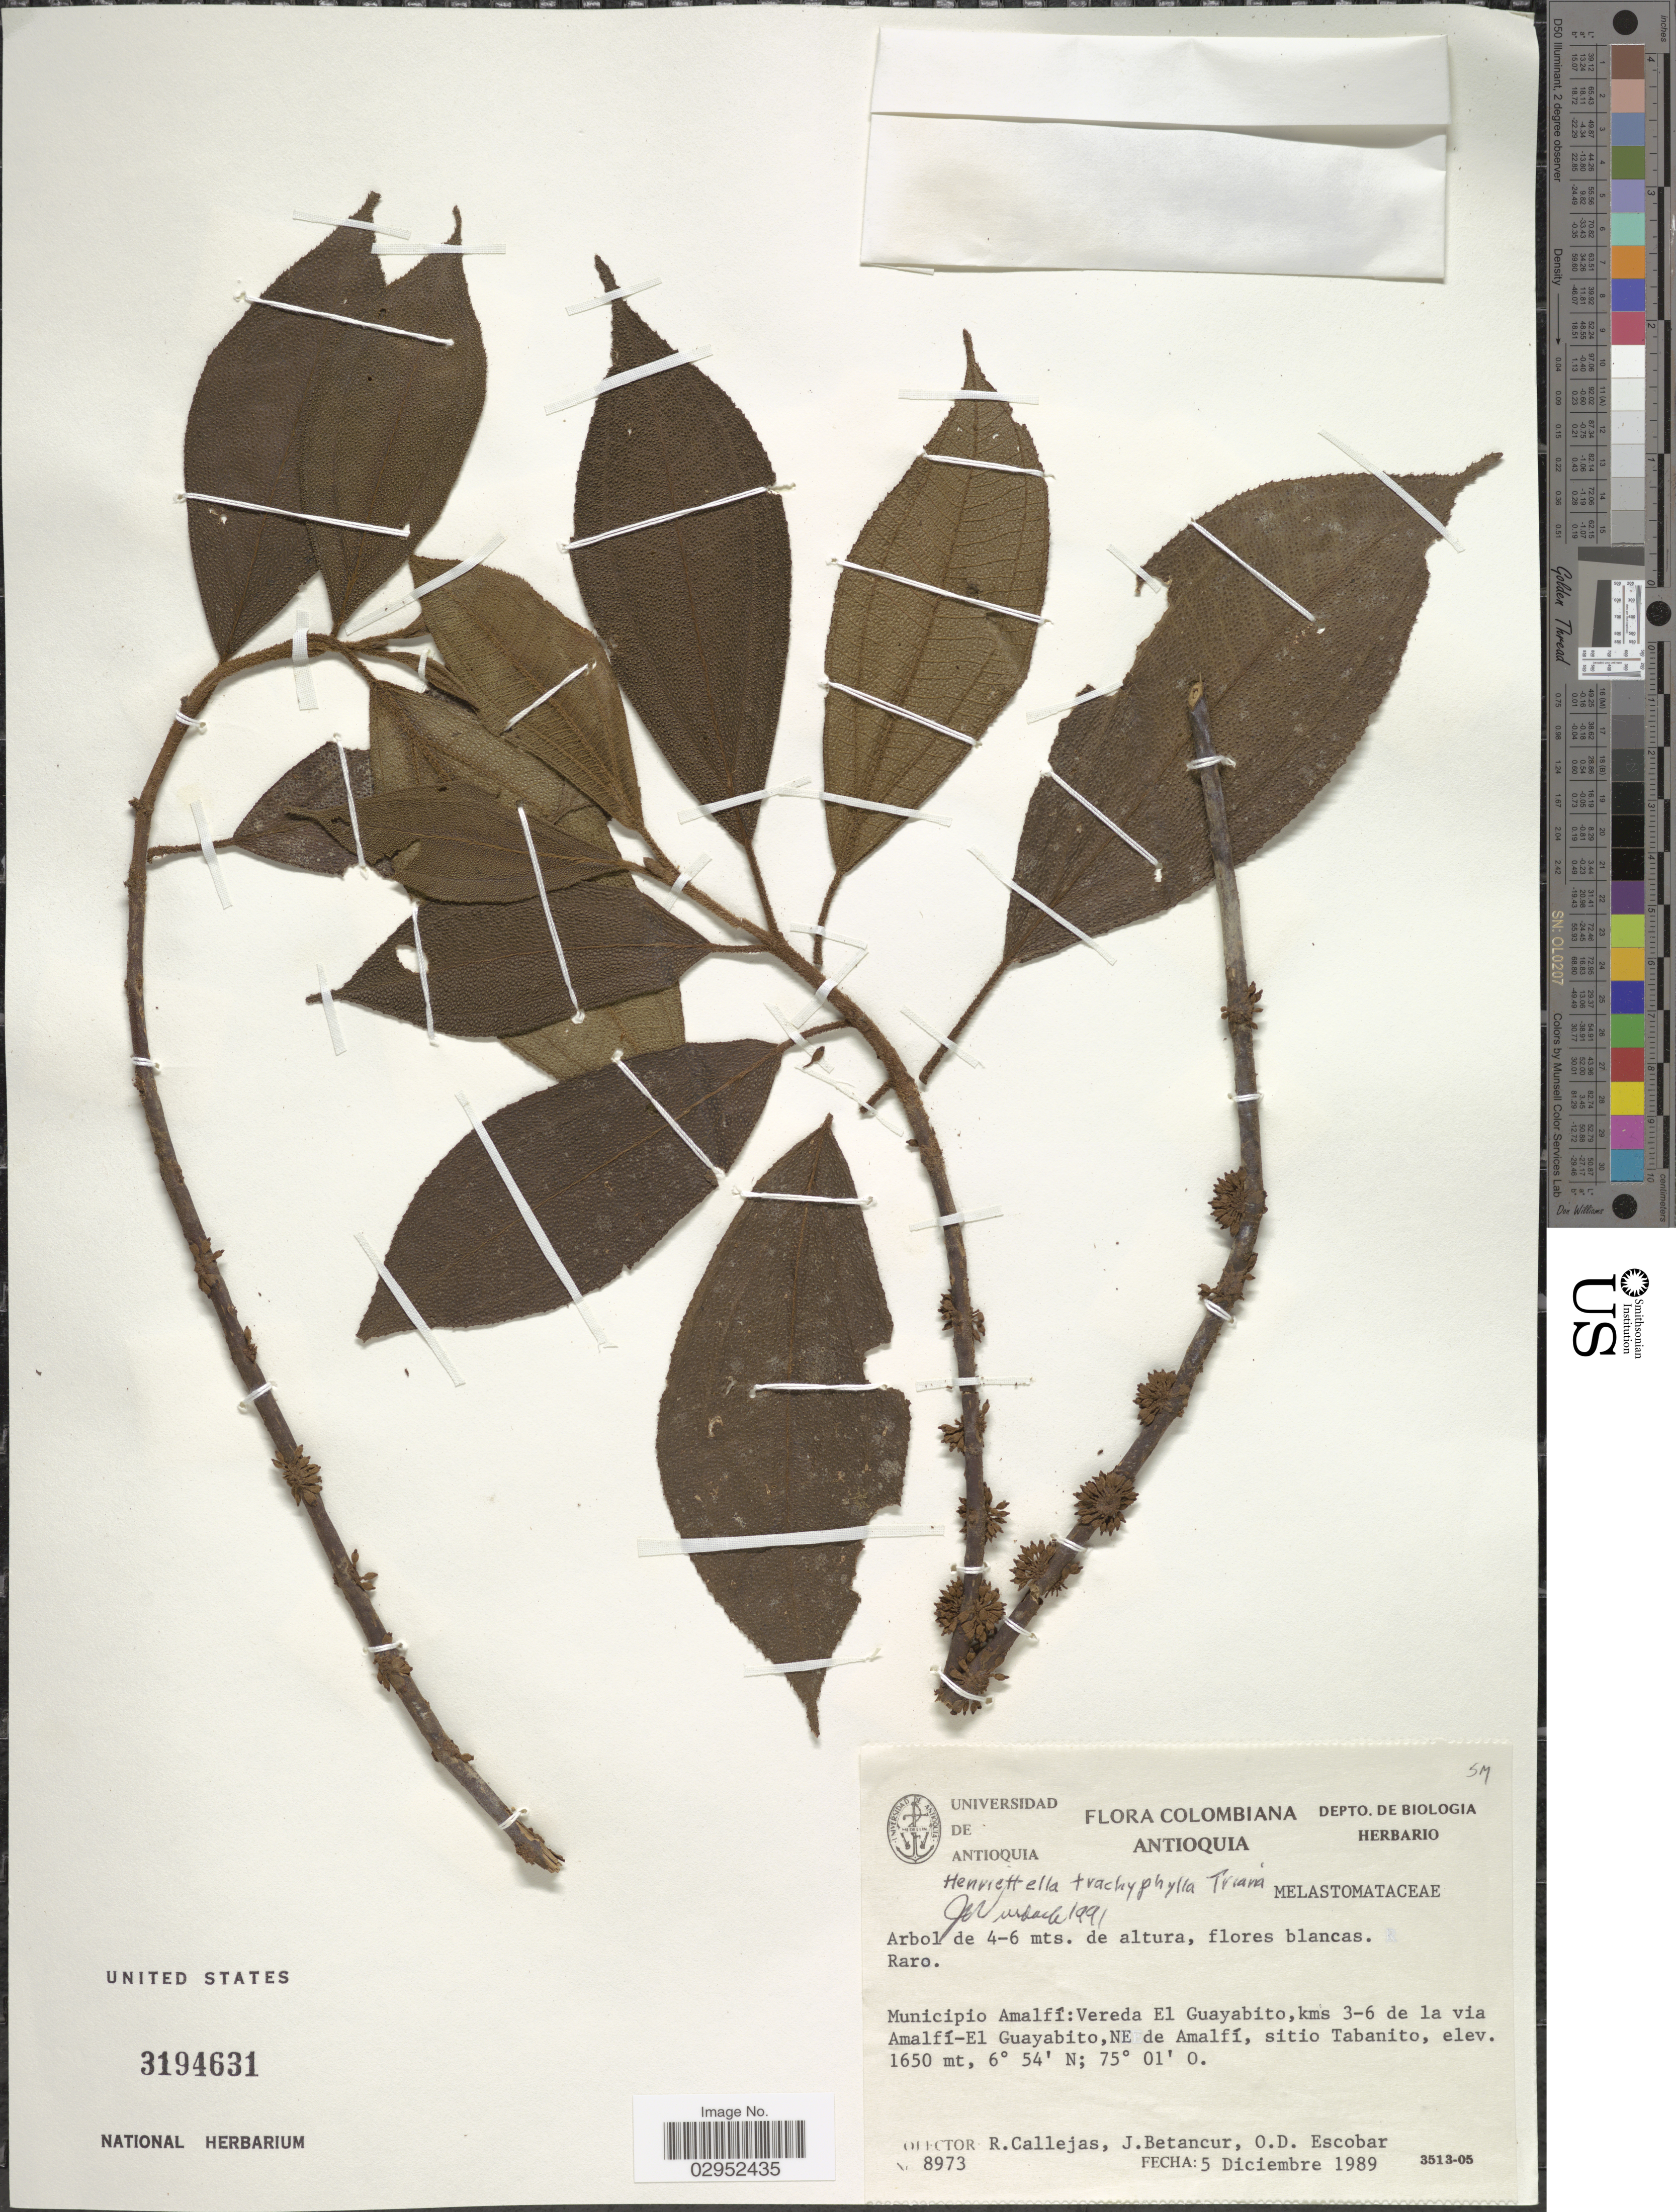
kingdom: Plantae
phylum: Tracheophyta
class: Magnoliopsida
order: Myrtales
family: Melastomataceae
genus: Henriettea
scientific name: Henriettea trachyphylla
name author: (Triana) Penneys et al.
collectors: R. Callejas, J. Betancur & O. D. Escobar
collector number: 8973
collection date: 1989-12-05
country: Colombia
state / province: Antioquia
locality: Municipio Amalfí: Vereda El Guayabito, kms 3-6 de la via Amalfí-el Guayabito, NE de Amalfí, sitio Tabanito.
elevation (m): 1650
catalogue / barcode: US 3194631